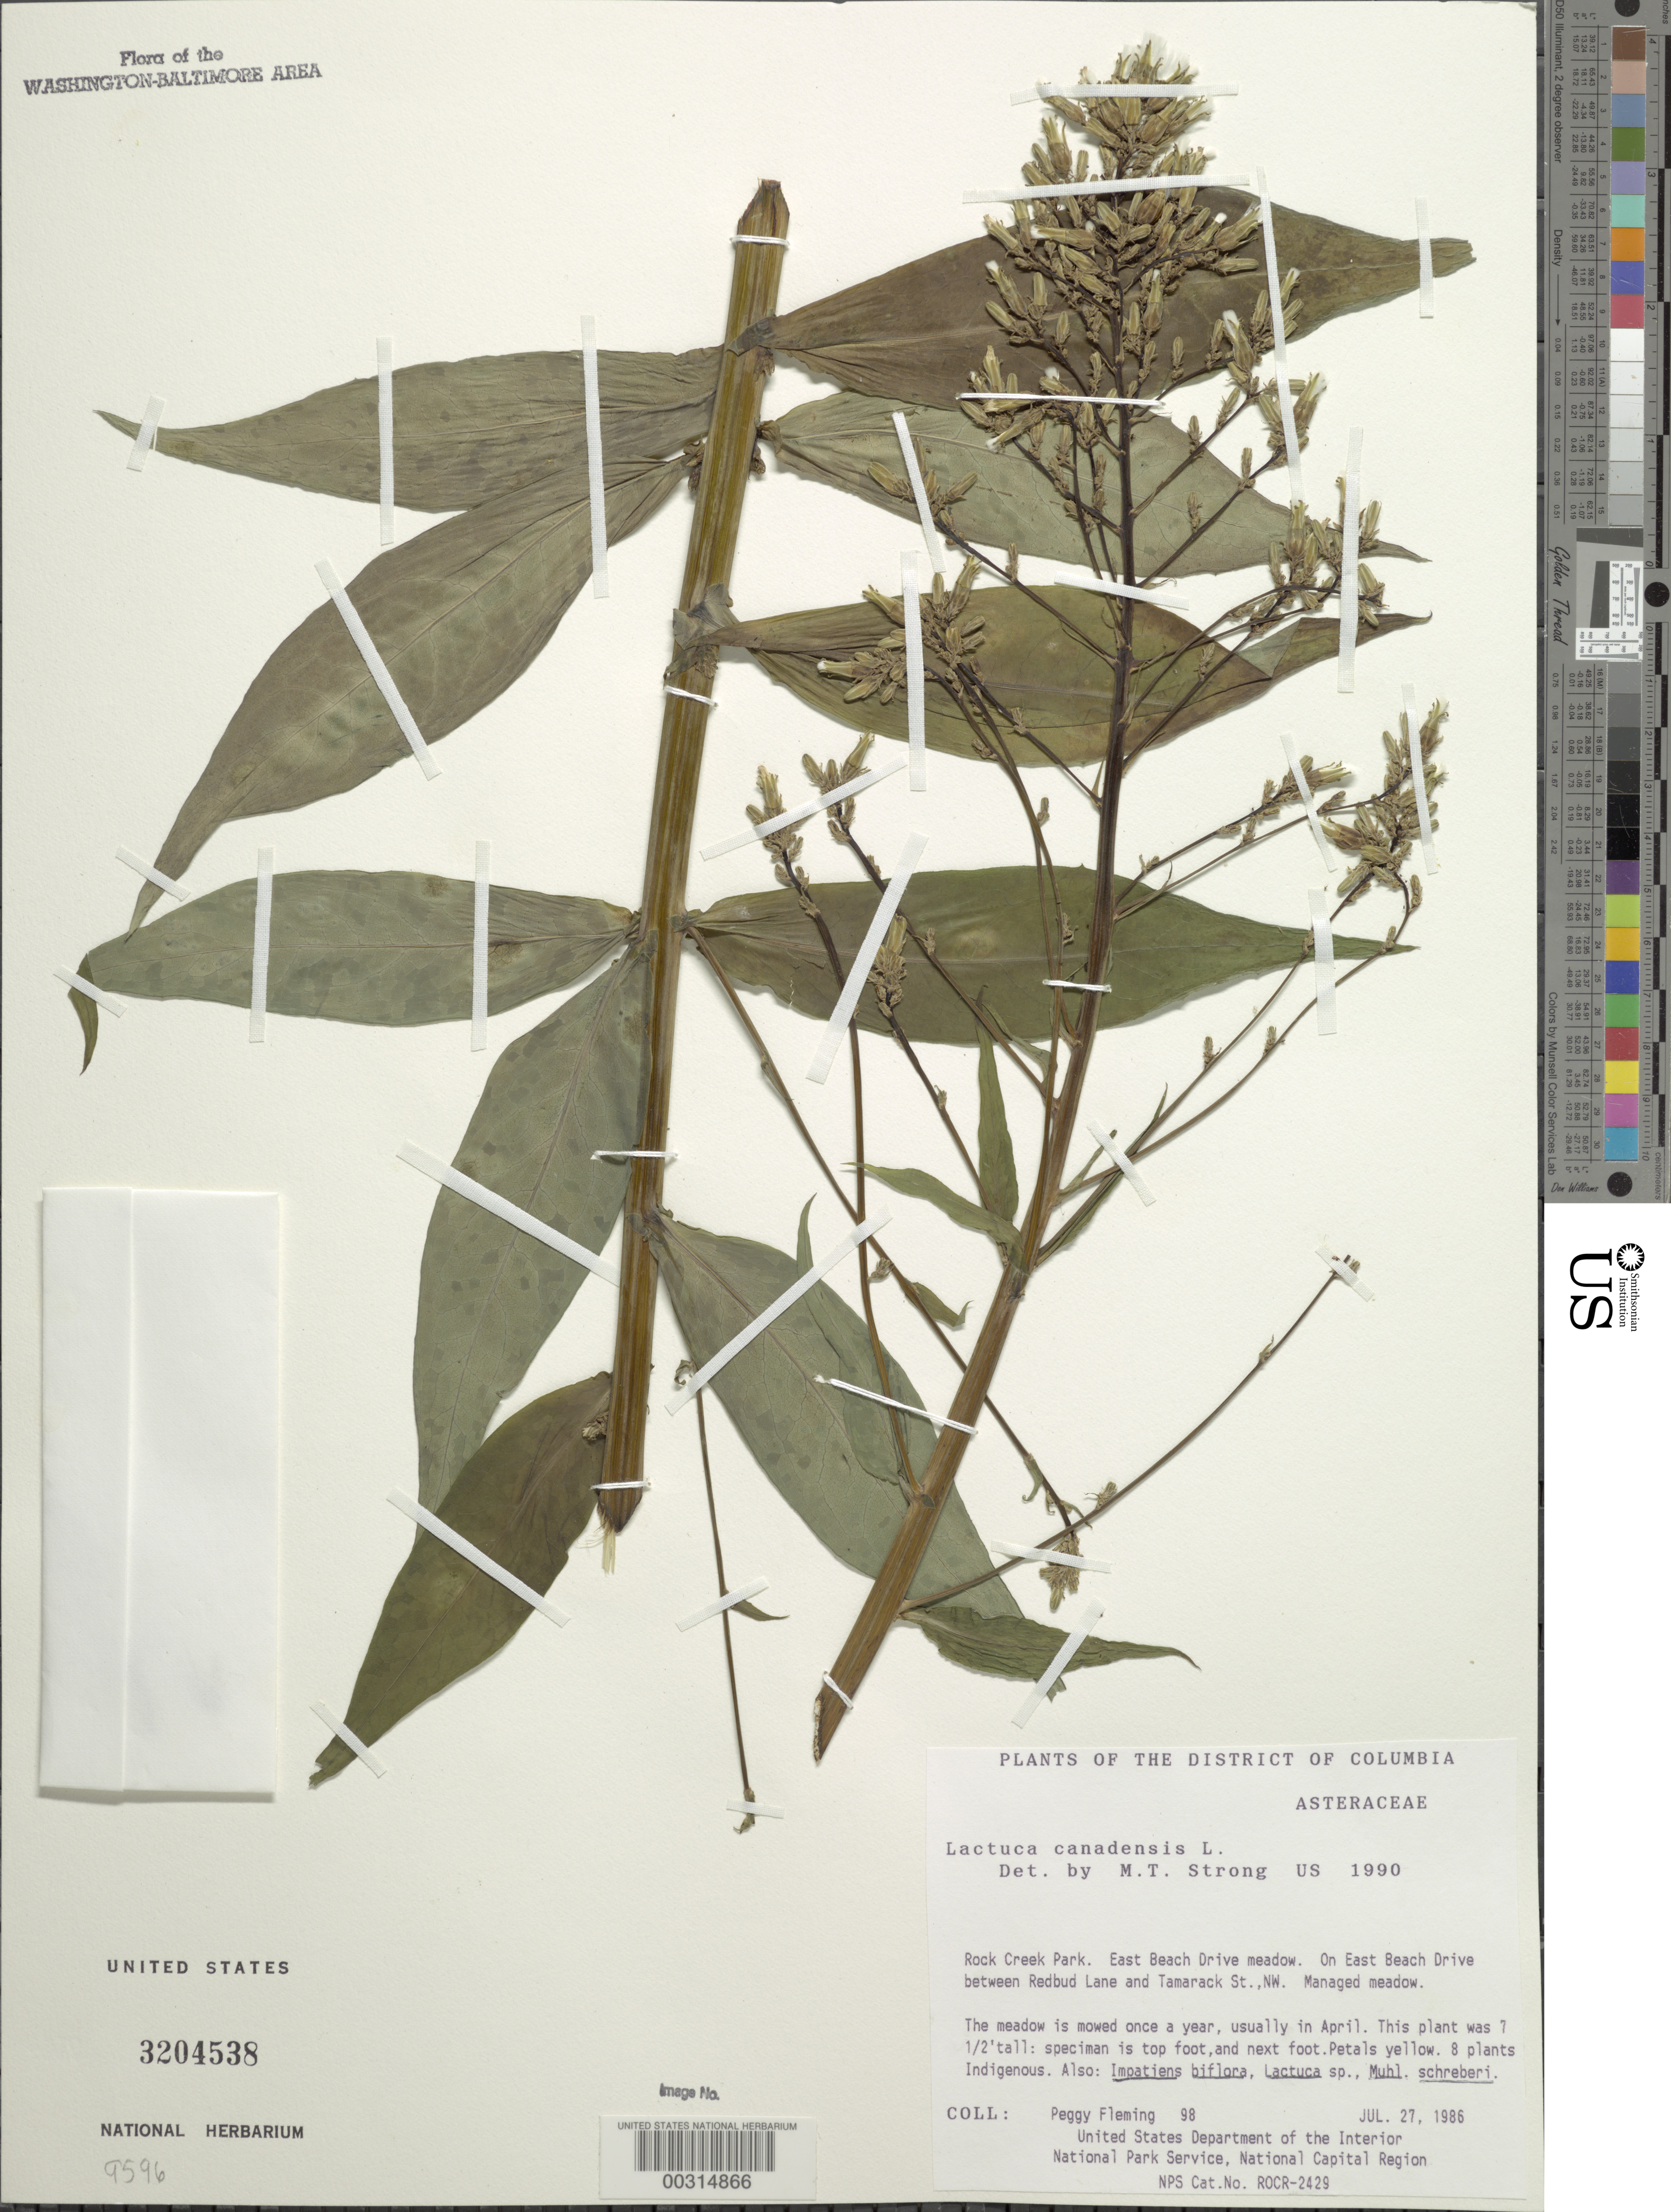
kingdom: Plantae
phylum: Tracheophyta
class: Magnoliopsida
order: Asterales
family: Asteraceae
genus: Lactuca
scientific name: Lactuca canadensis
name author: L.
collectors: P. Fleming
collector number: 98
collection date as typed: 27 Jul 1986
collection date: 1986-07-27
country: United States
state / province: District of Columbia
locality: Rock Creek Park, E Beach Drive meadow Rock Creek Park & vicinity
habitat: Managed meadow, usually mowed in April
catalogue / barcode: US 3204538